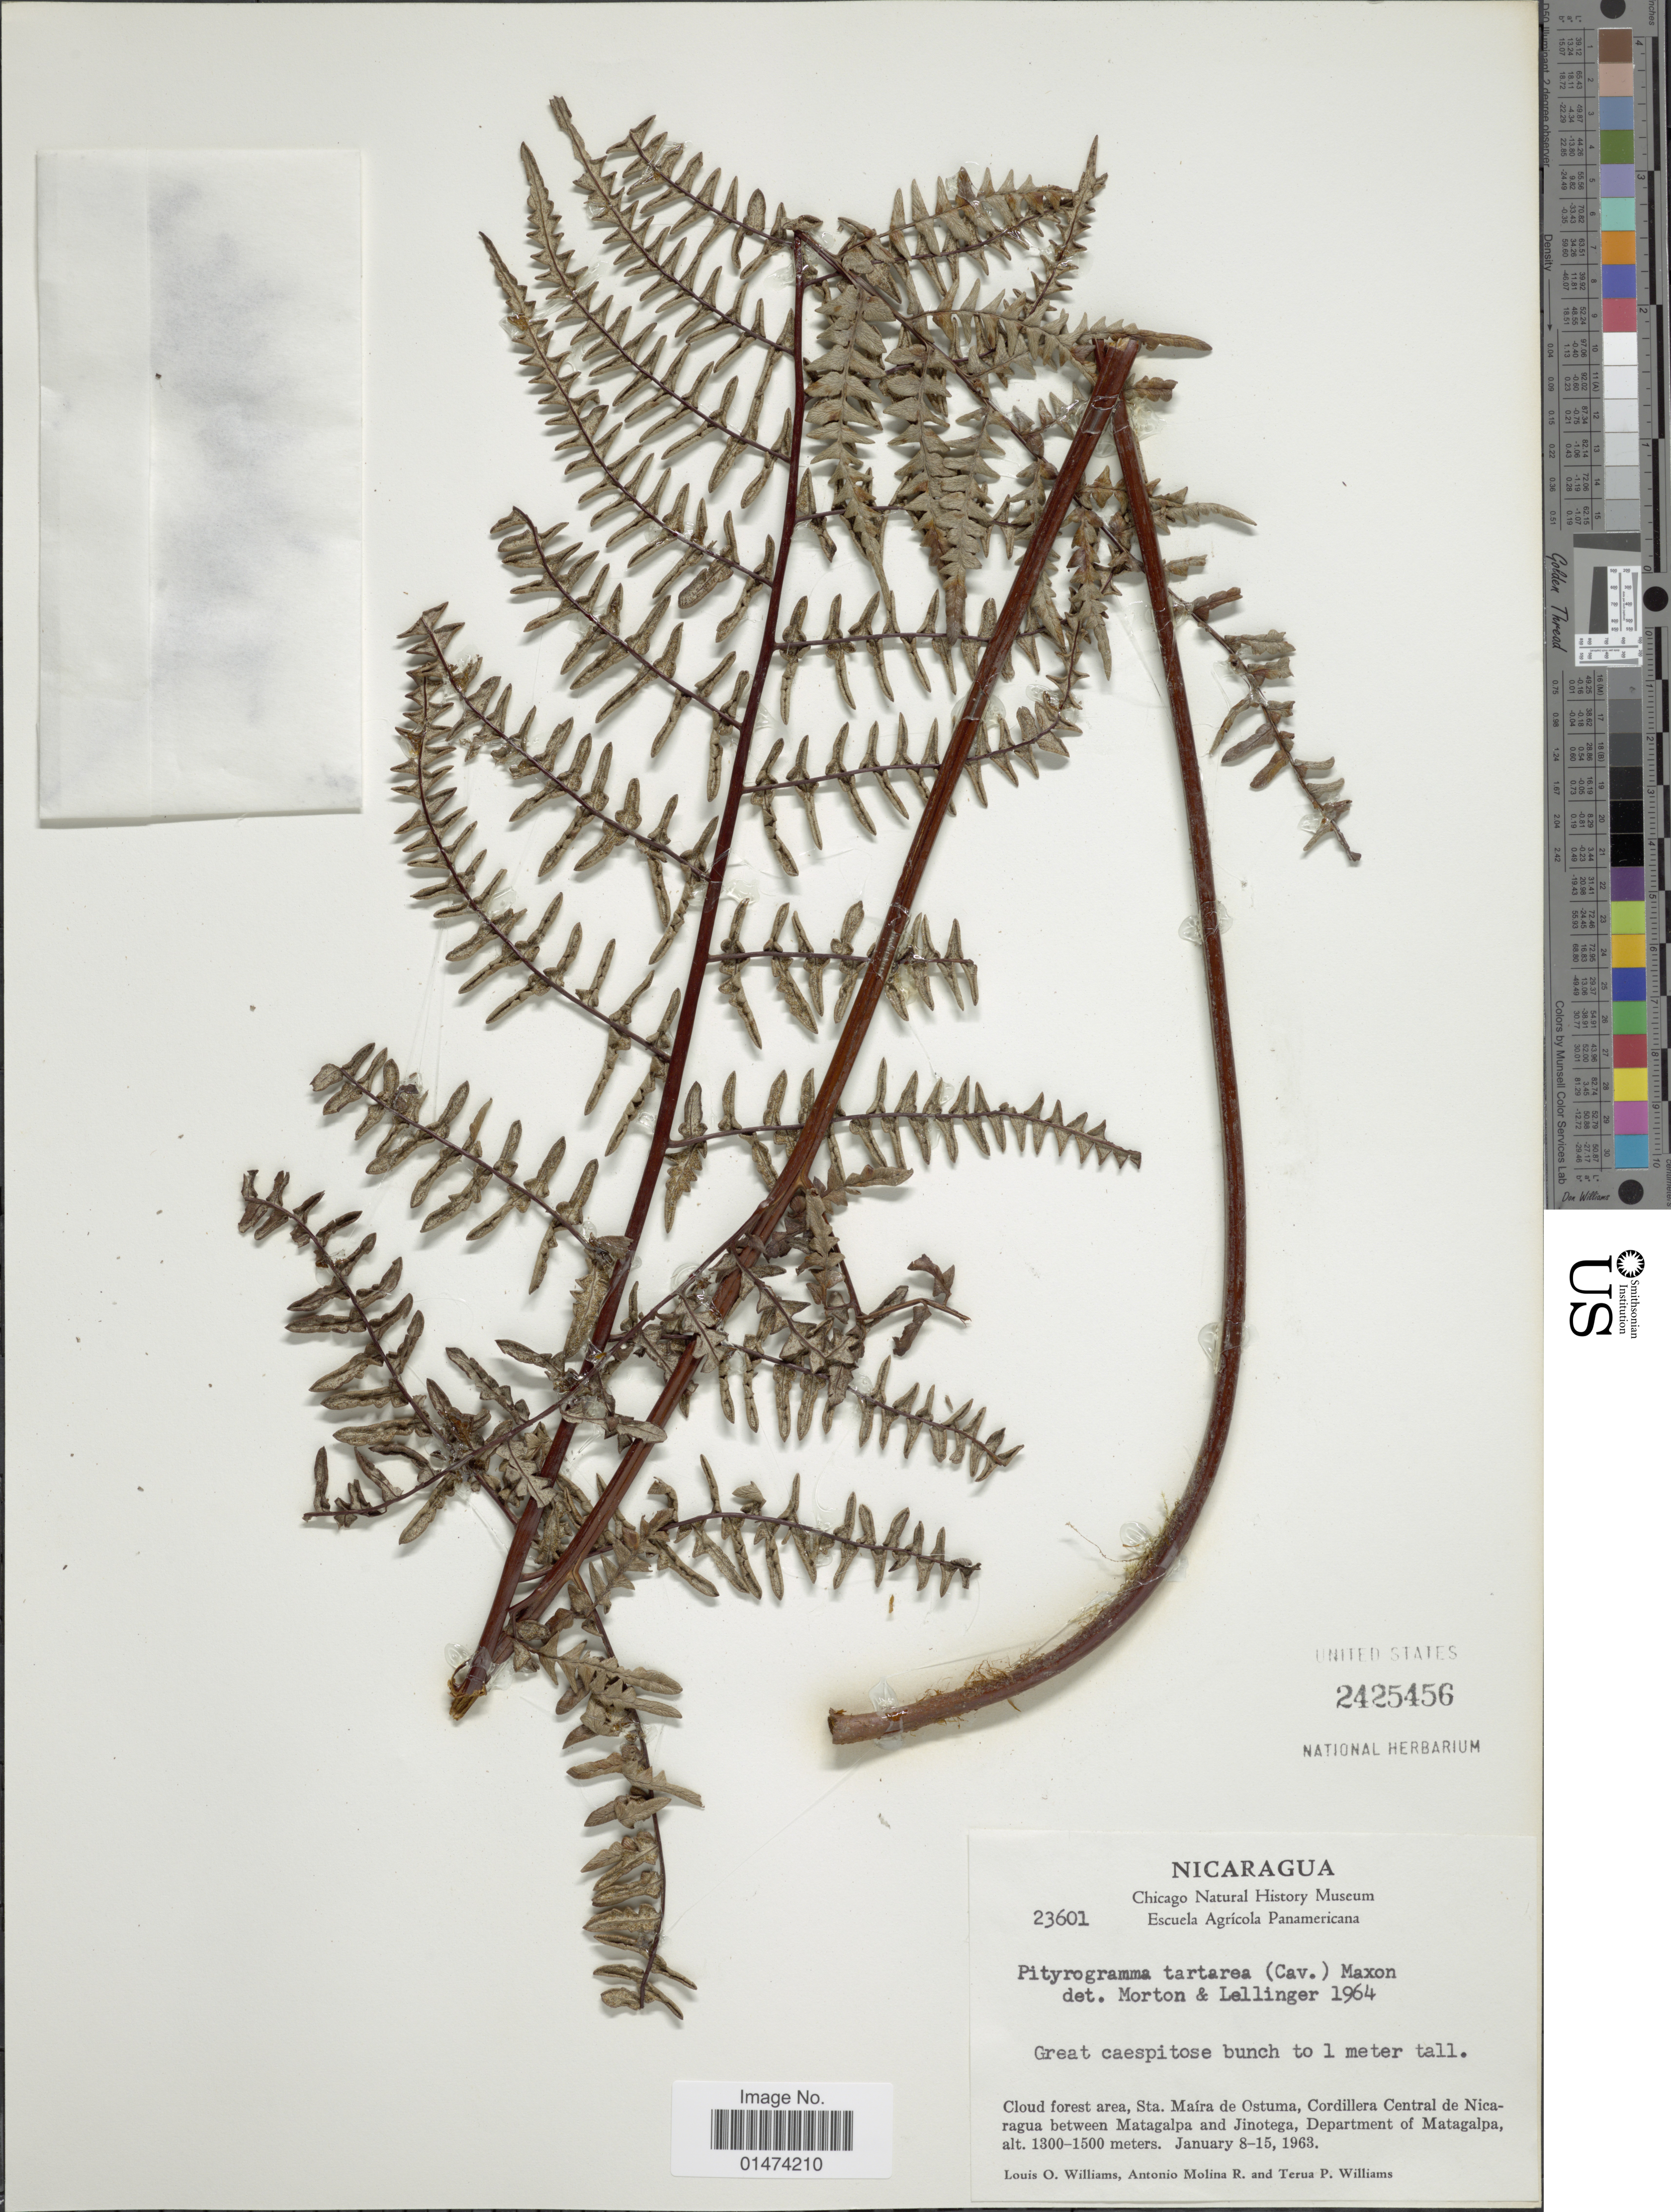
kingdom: Plantae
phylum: Tracheophyta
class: Polypodiopsida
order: Polypodiales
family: Pteridaceae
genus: Pityrogramma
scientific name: Pityrogramma tartarea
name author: (Cav.) Maxon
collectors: L. O. Williams, A. Molina R. & T. P. Williams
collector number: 23601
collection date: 1963-01-08/1963-01-15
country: Nicaragua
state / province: Matagalpa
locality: Cloud forest area, Sta. Maira de Ostuma, Cordillera Central de Nicaragua between matagalpa and Jinotega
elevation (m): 1300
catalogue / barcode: US 2425456